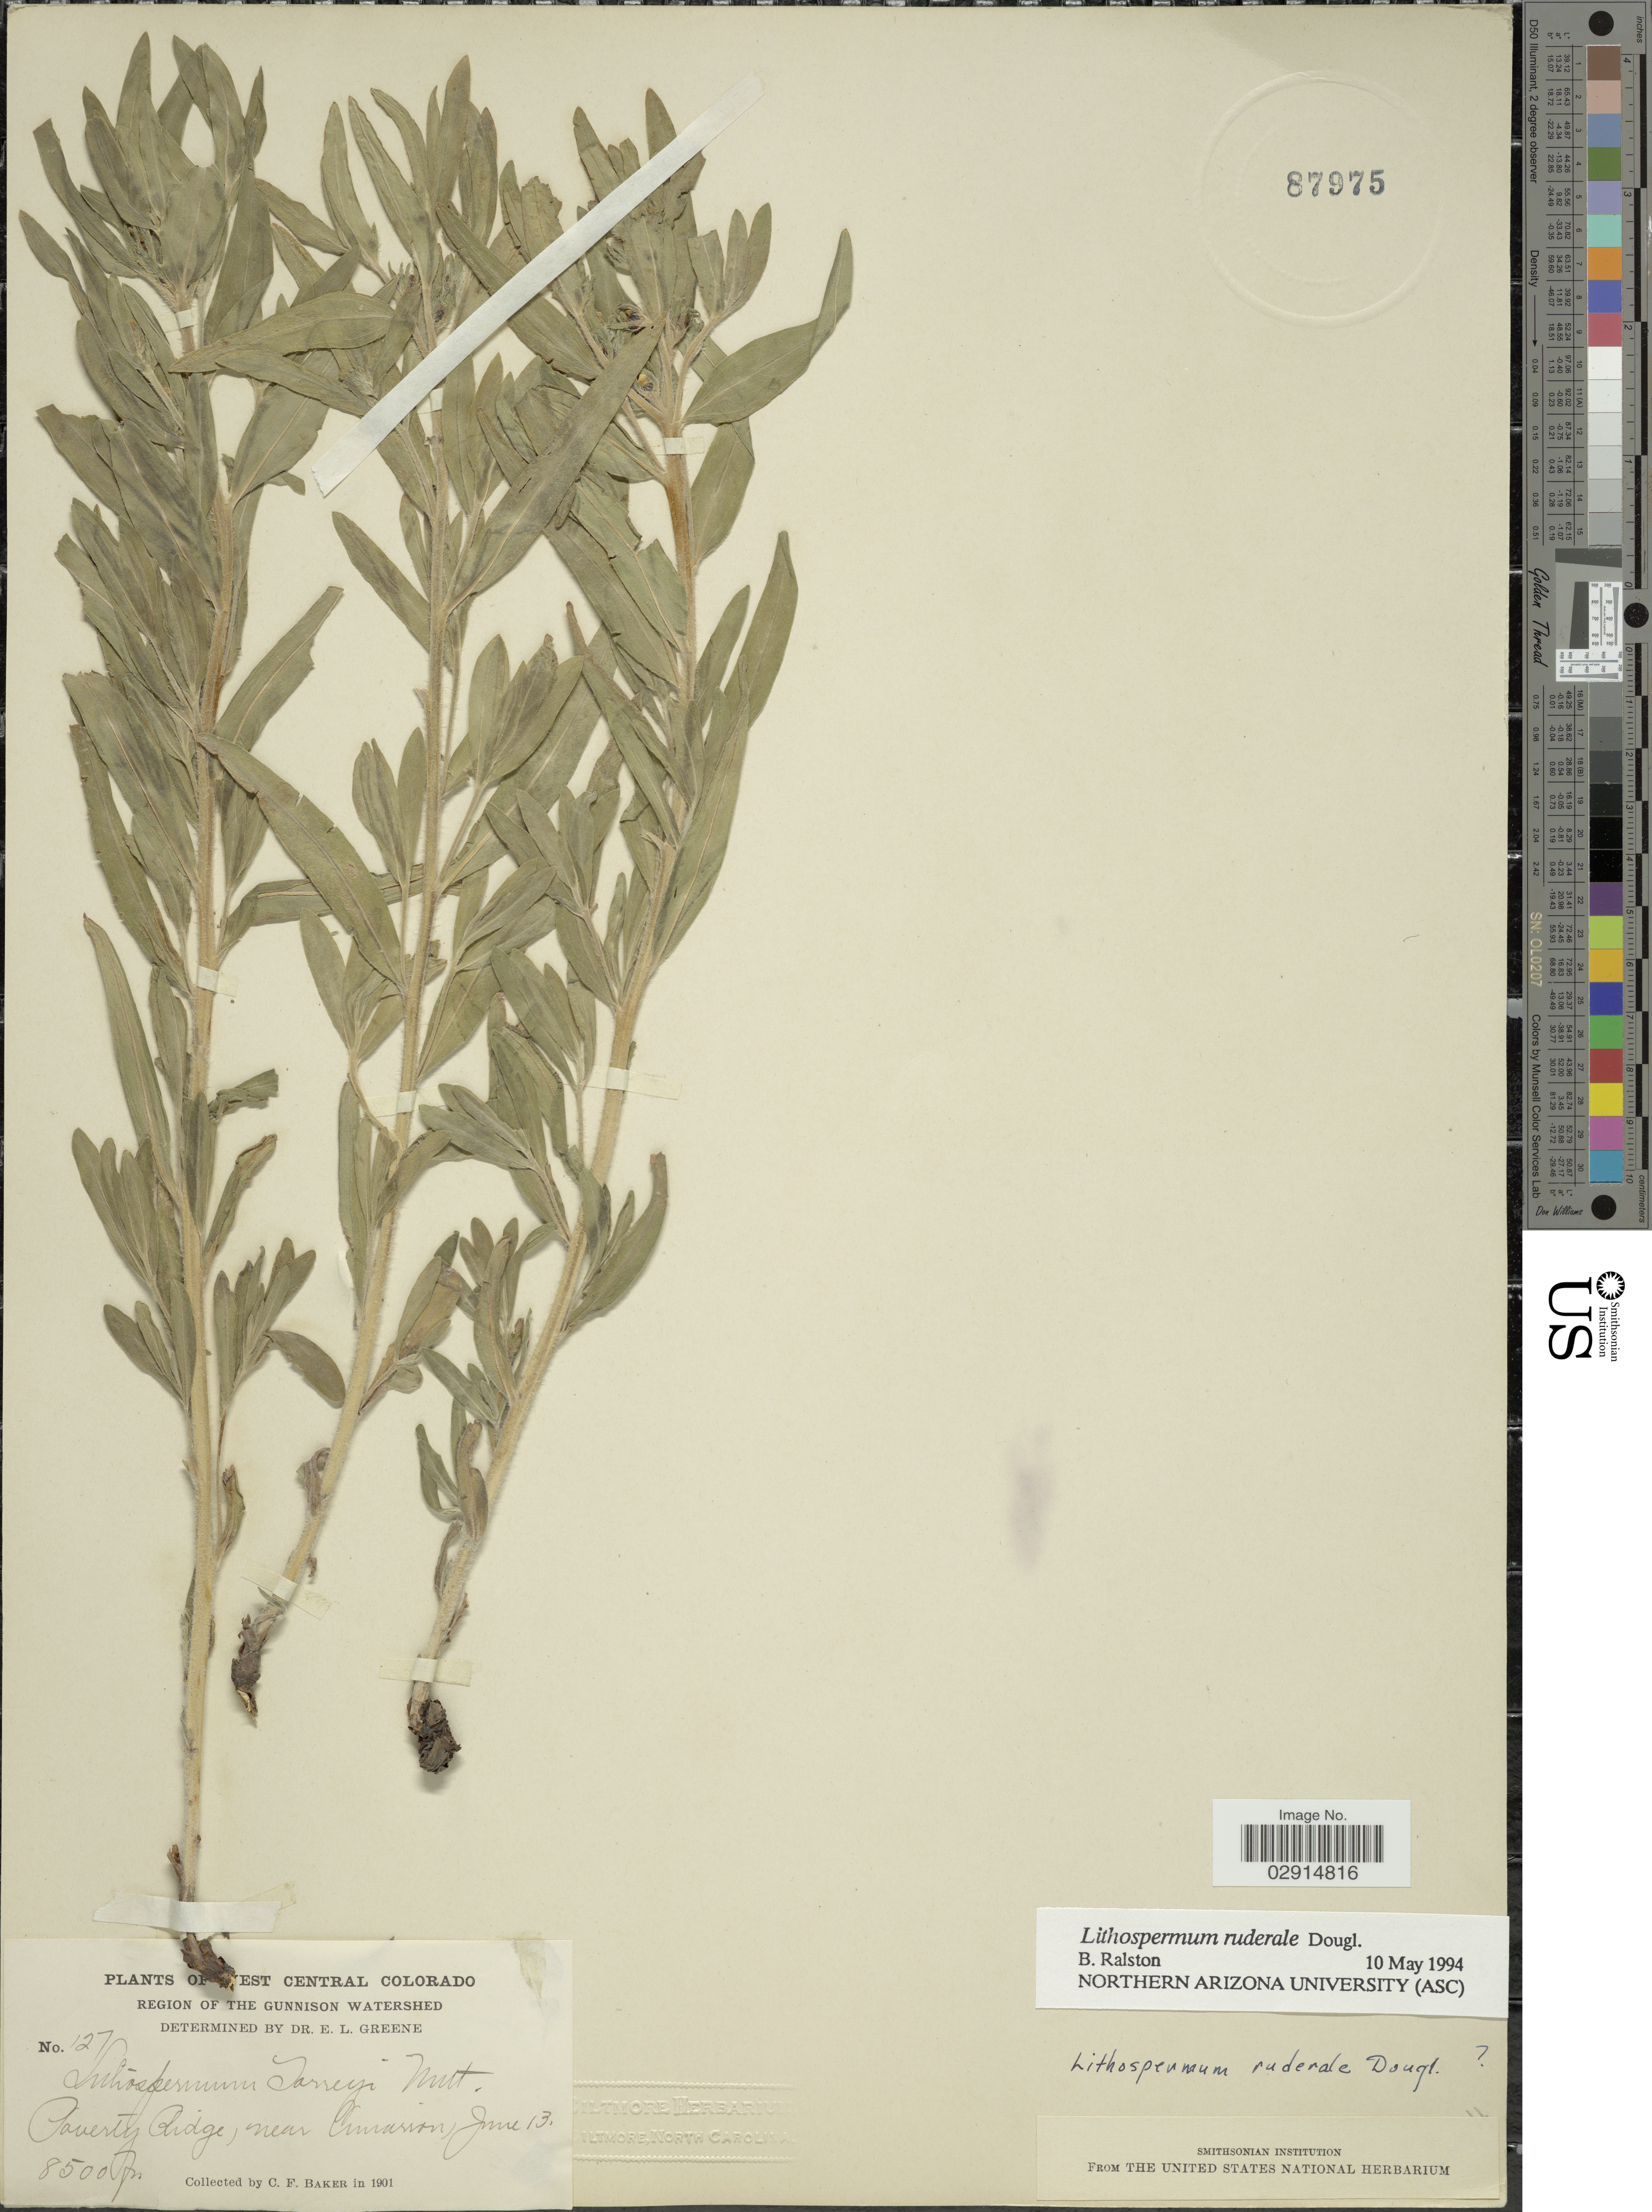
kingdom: Plantae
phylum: Tracheophyta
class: Magnoliopsida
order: Boraginales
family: Boraginaceae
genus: Lithospermum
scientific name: Lithospermum ruderale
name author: Douglas ex Lehm.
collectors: C. F. Baker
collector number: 127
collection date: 1901-06-13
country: United States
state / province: Colorado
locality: West Central Colorado, Region of the Gunnison Watershed, Paverty Ridge, near Cunarrion.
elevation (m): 2591